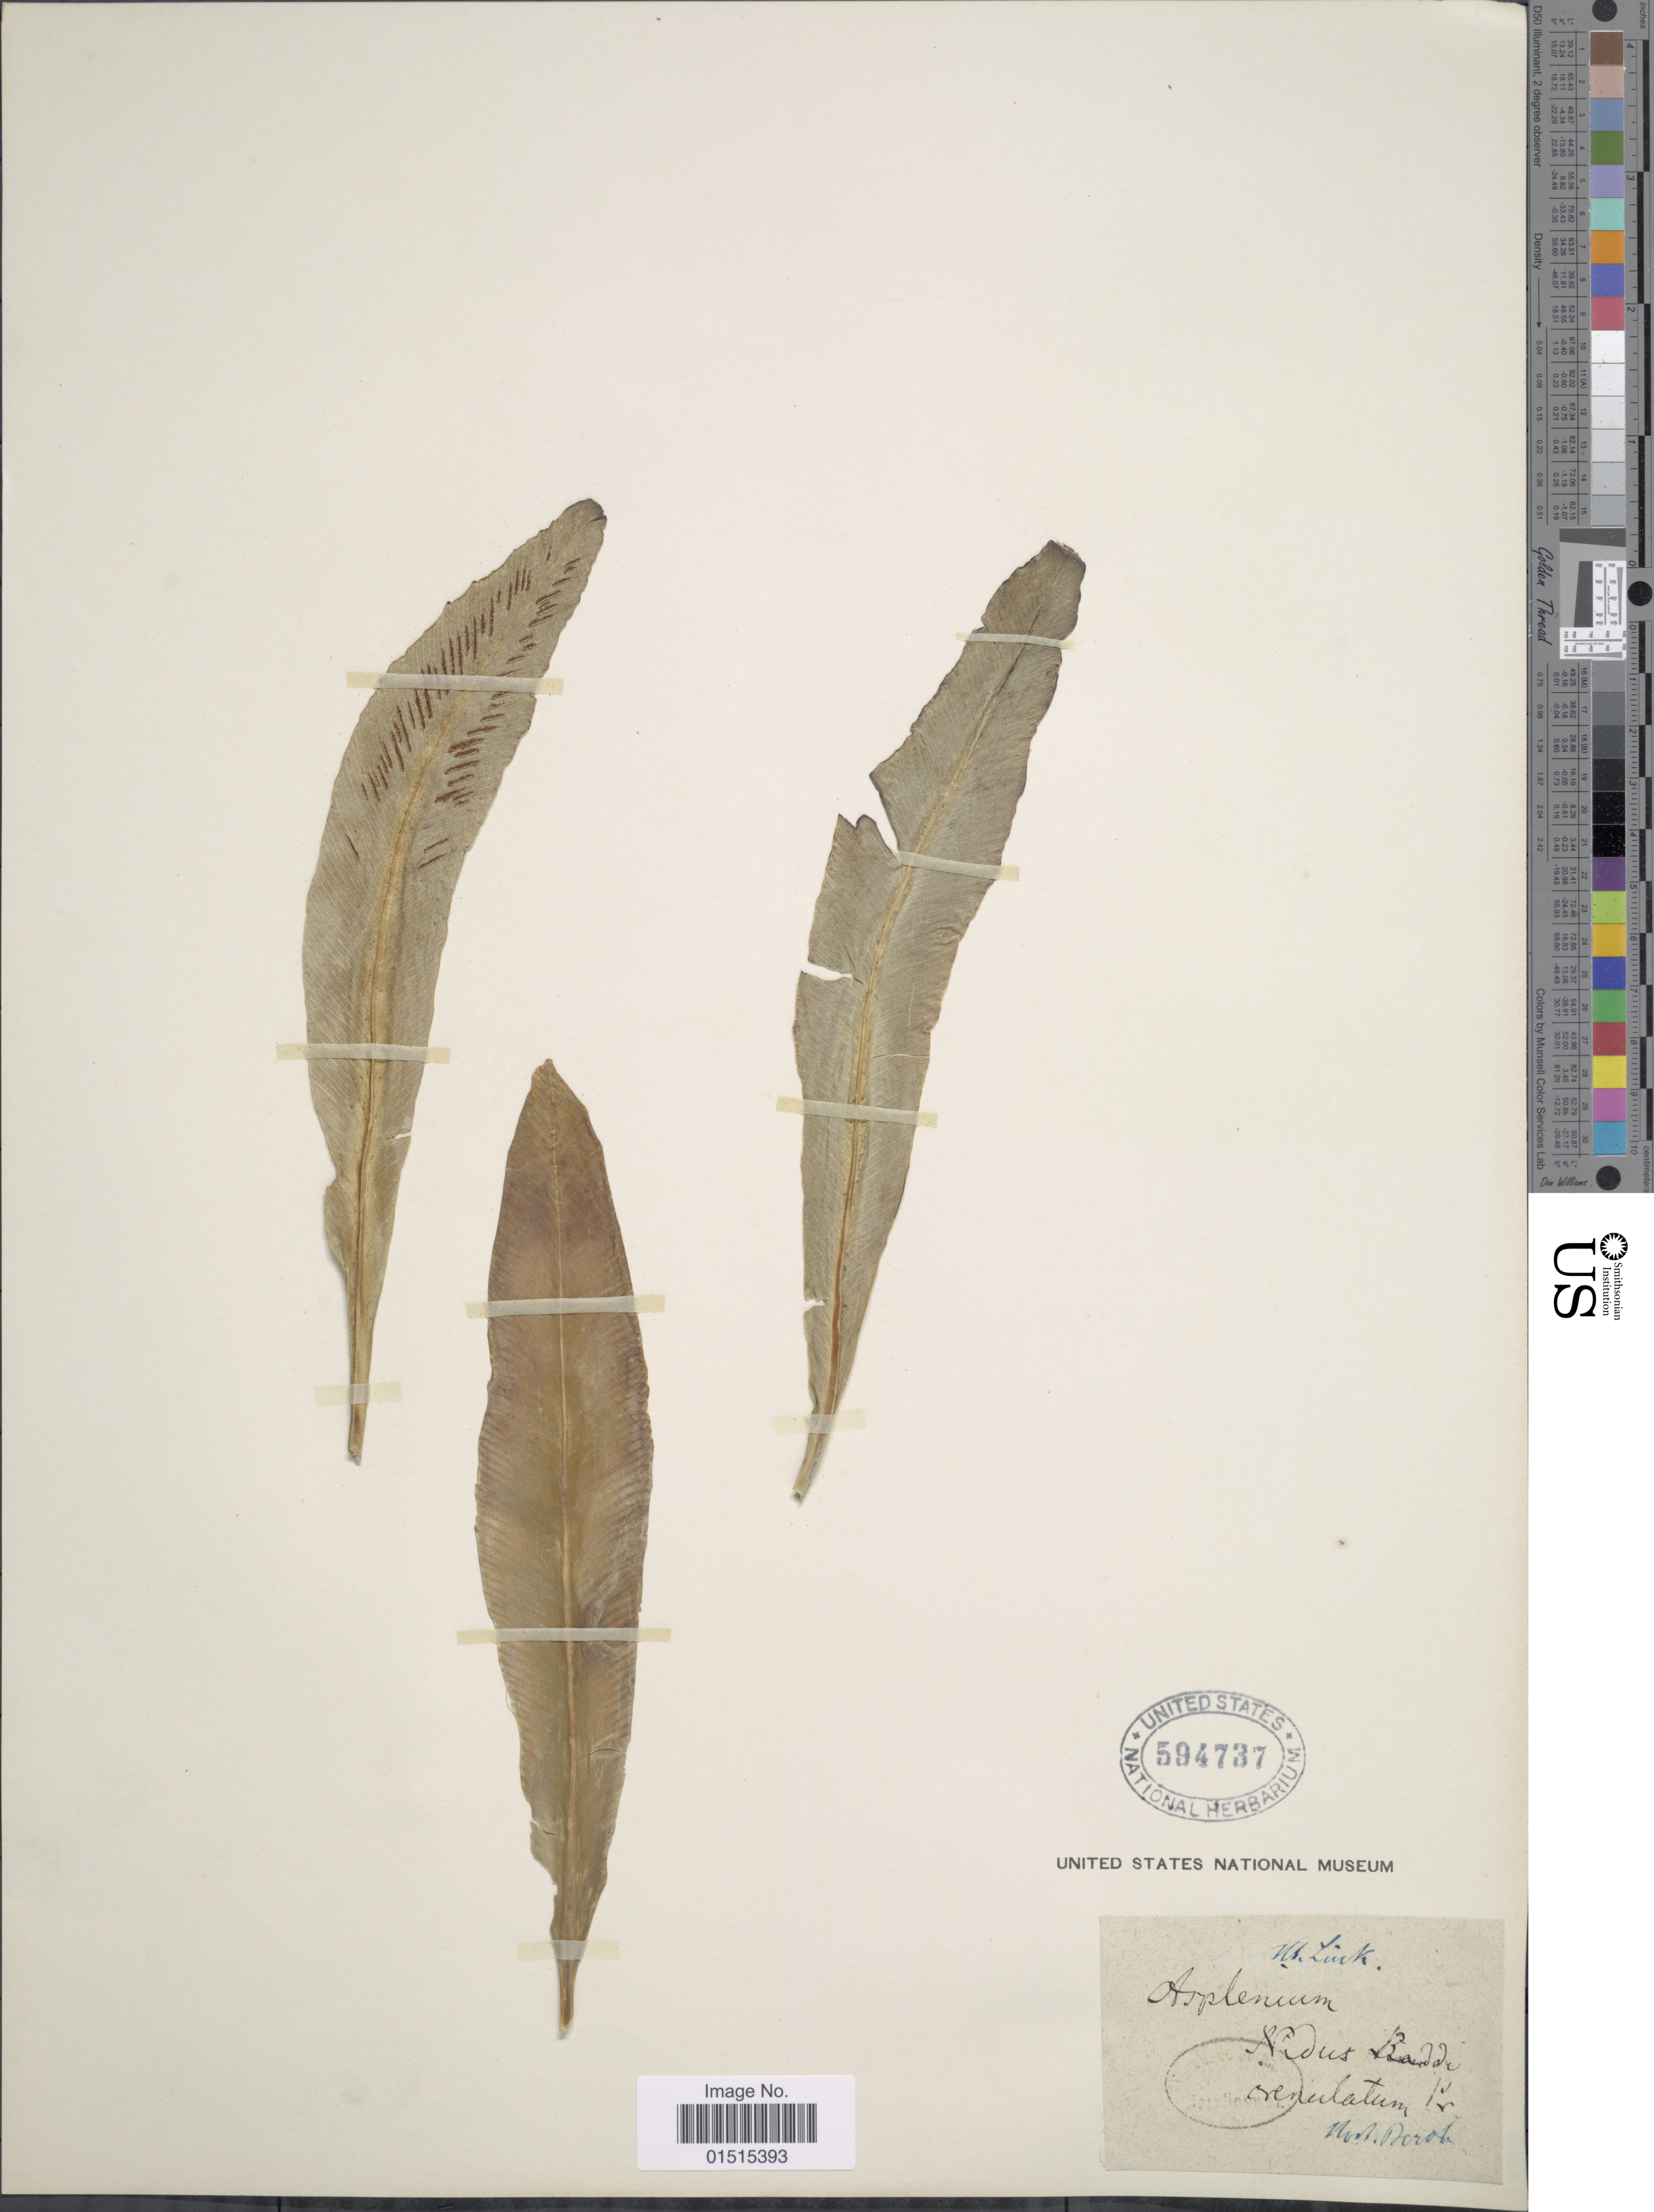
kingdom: Plantae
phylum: Tracheophyta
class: Polypodiopsida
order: Polypodiales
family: Aspleniaceae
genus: Asplenium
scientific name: Asplenium phyllitidis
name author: D. Don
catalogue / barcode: US 594737